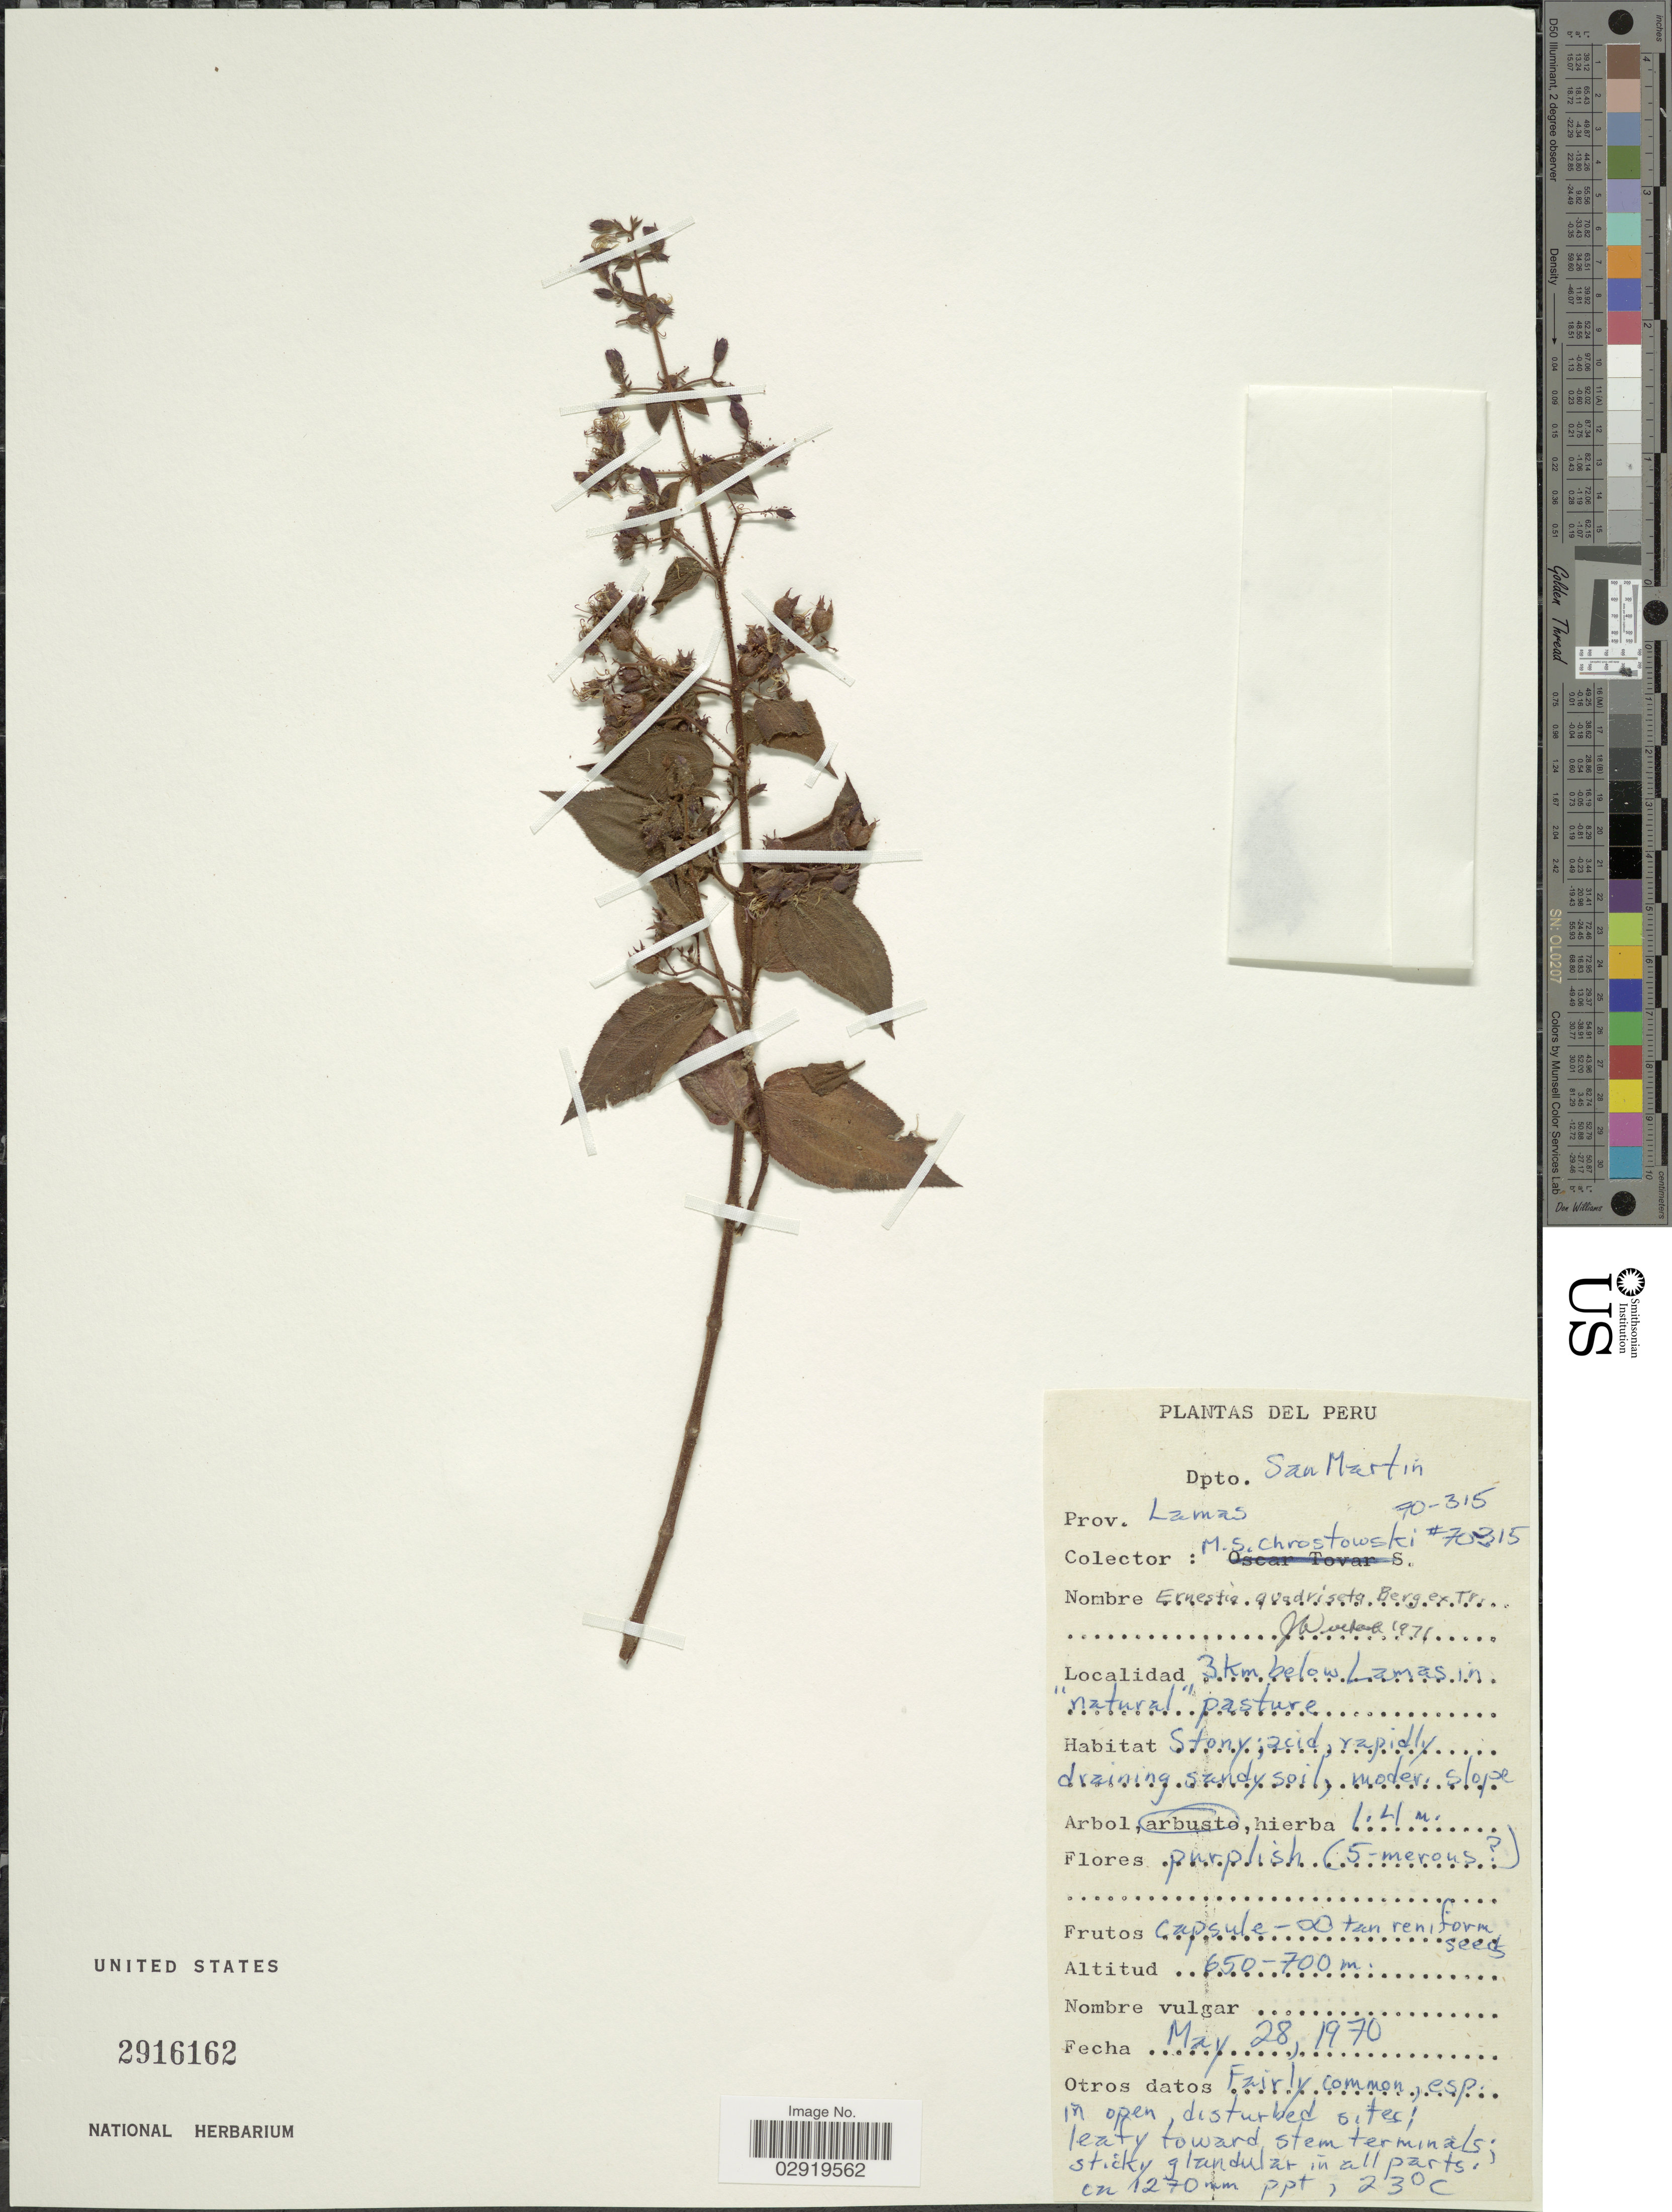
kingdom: Plantae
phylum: Tracheophyta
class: Magnoliopsida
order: Myrtales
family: Melastomataceae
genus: Ernestia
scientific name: Ernestia quadrisetosa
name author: Berg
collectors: M. Chrostowski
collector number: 70-315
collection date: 1970-05-28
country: Peru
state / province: San Martín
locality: Dpto. San Martin. Prov. Lamas. 3 km below Lamasin "natural" pasture.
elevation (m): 650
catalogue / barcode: US 2916162